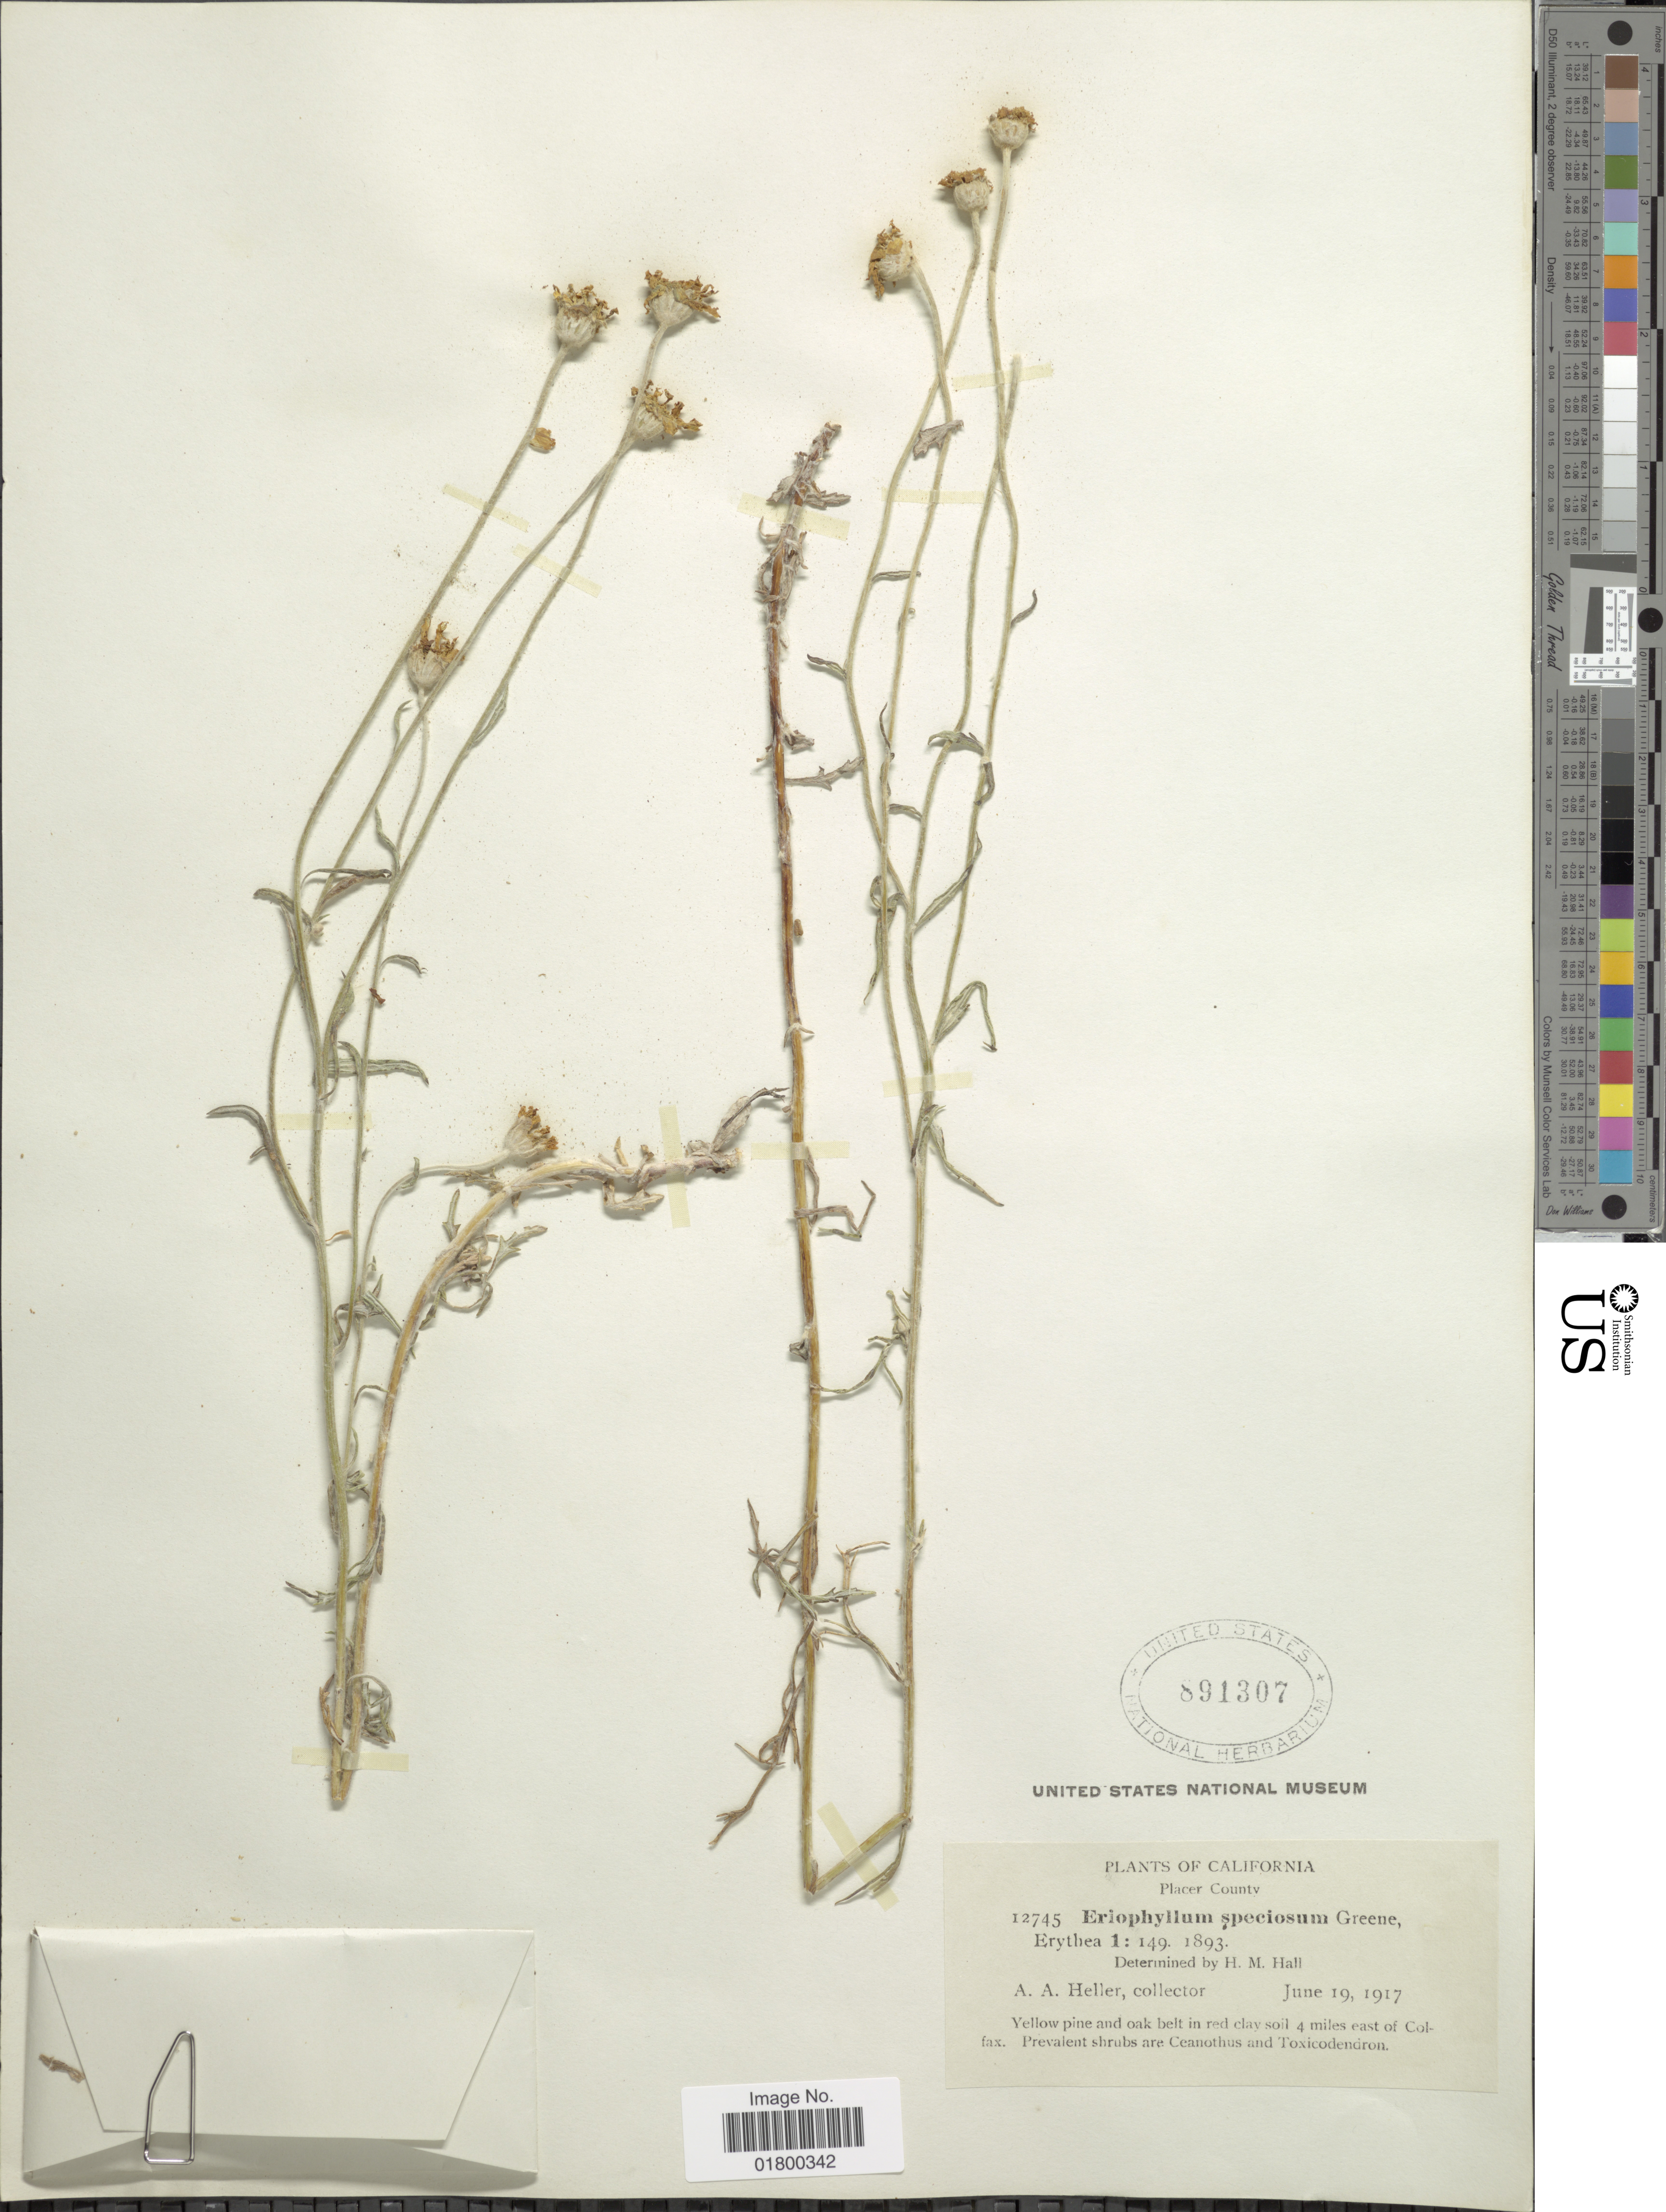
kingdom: Plantae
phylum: Tracheophyta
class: Magnoliopsida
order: Asterales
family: Asteraceae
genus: Eriophyllum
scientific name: Eriophyllum lanatum var. grandiflorum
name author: (A. Gray) Jeps.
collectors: A. A. Heller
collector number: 12745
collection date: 1917-06-19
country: United States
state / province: California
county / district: Placer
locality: Placer County, Yellow pine and oak belt in red clay soil 4 miles east of Colfax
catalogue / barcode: US 891307